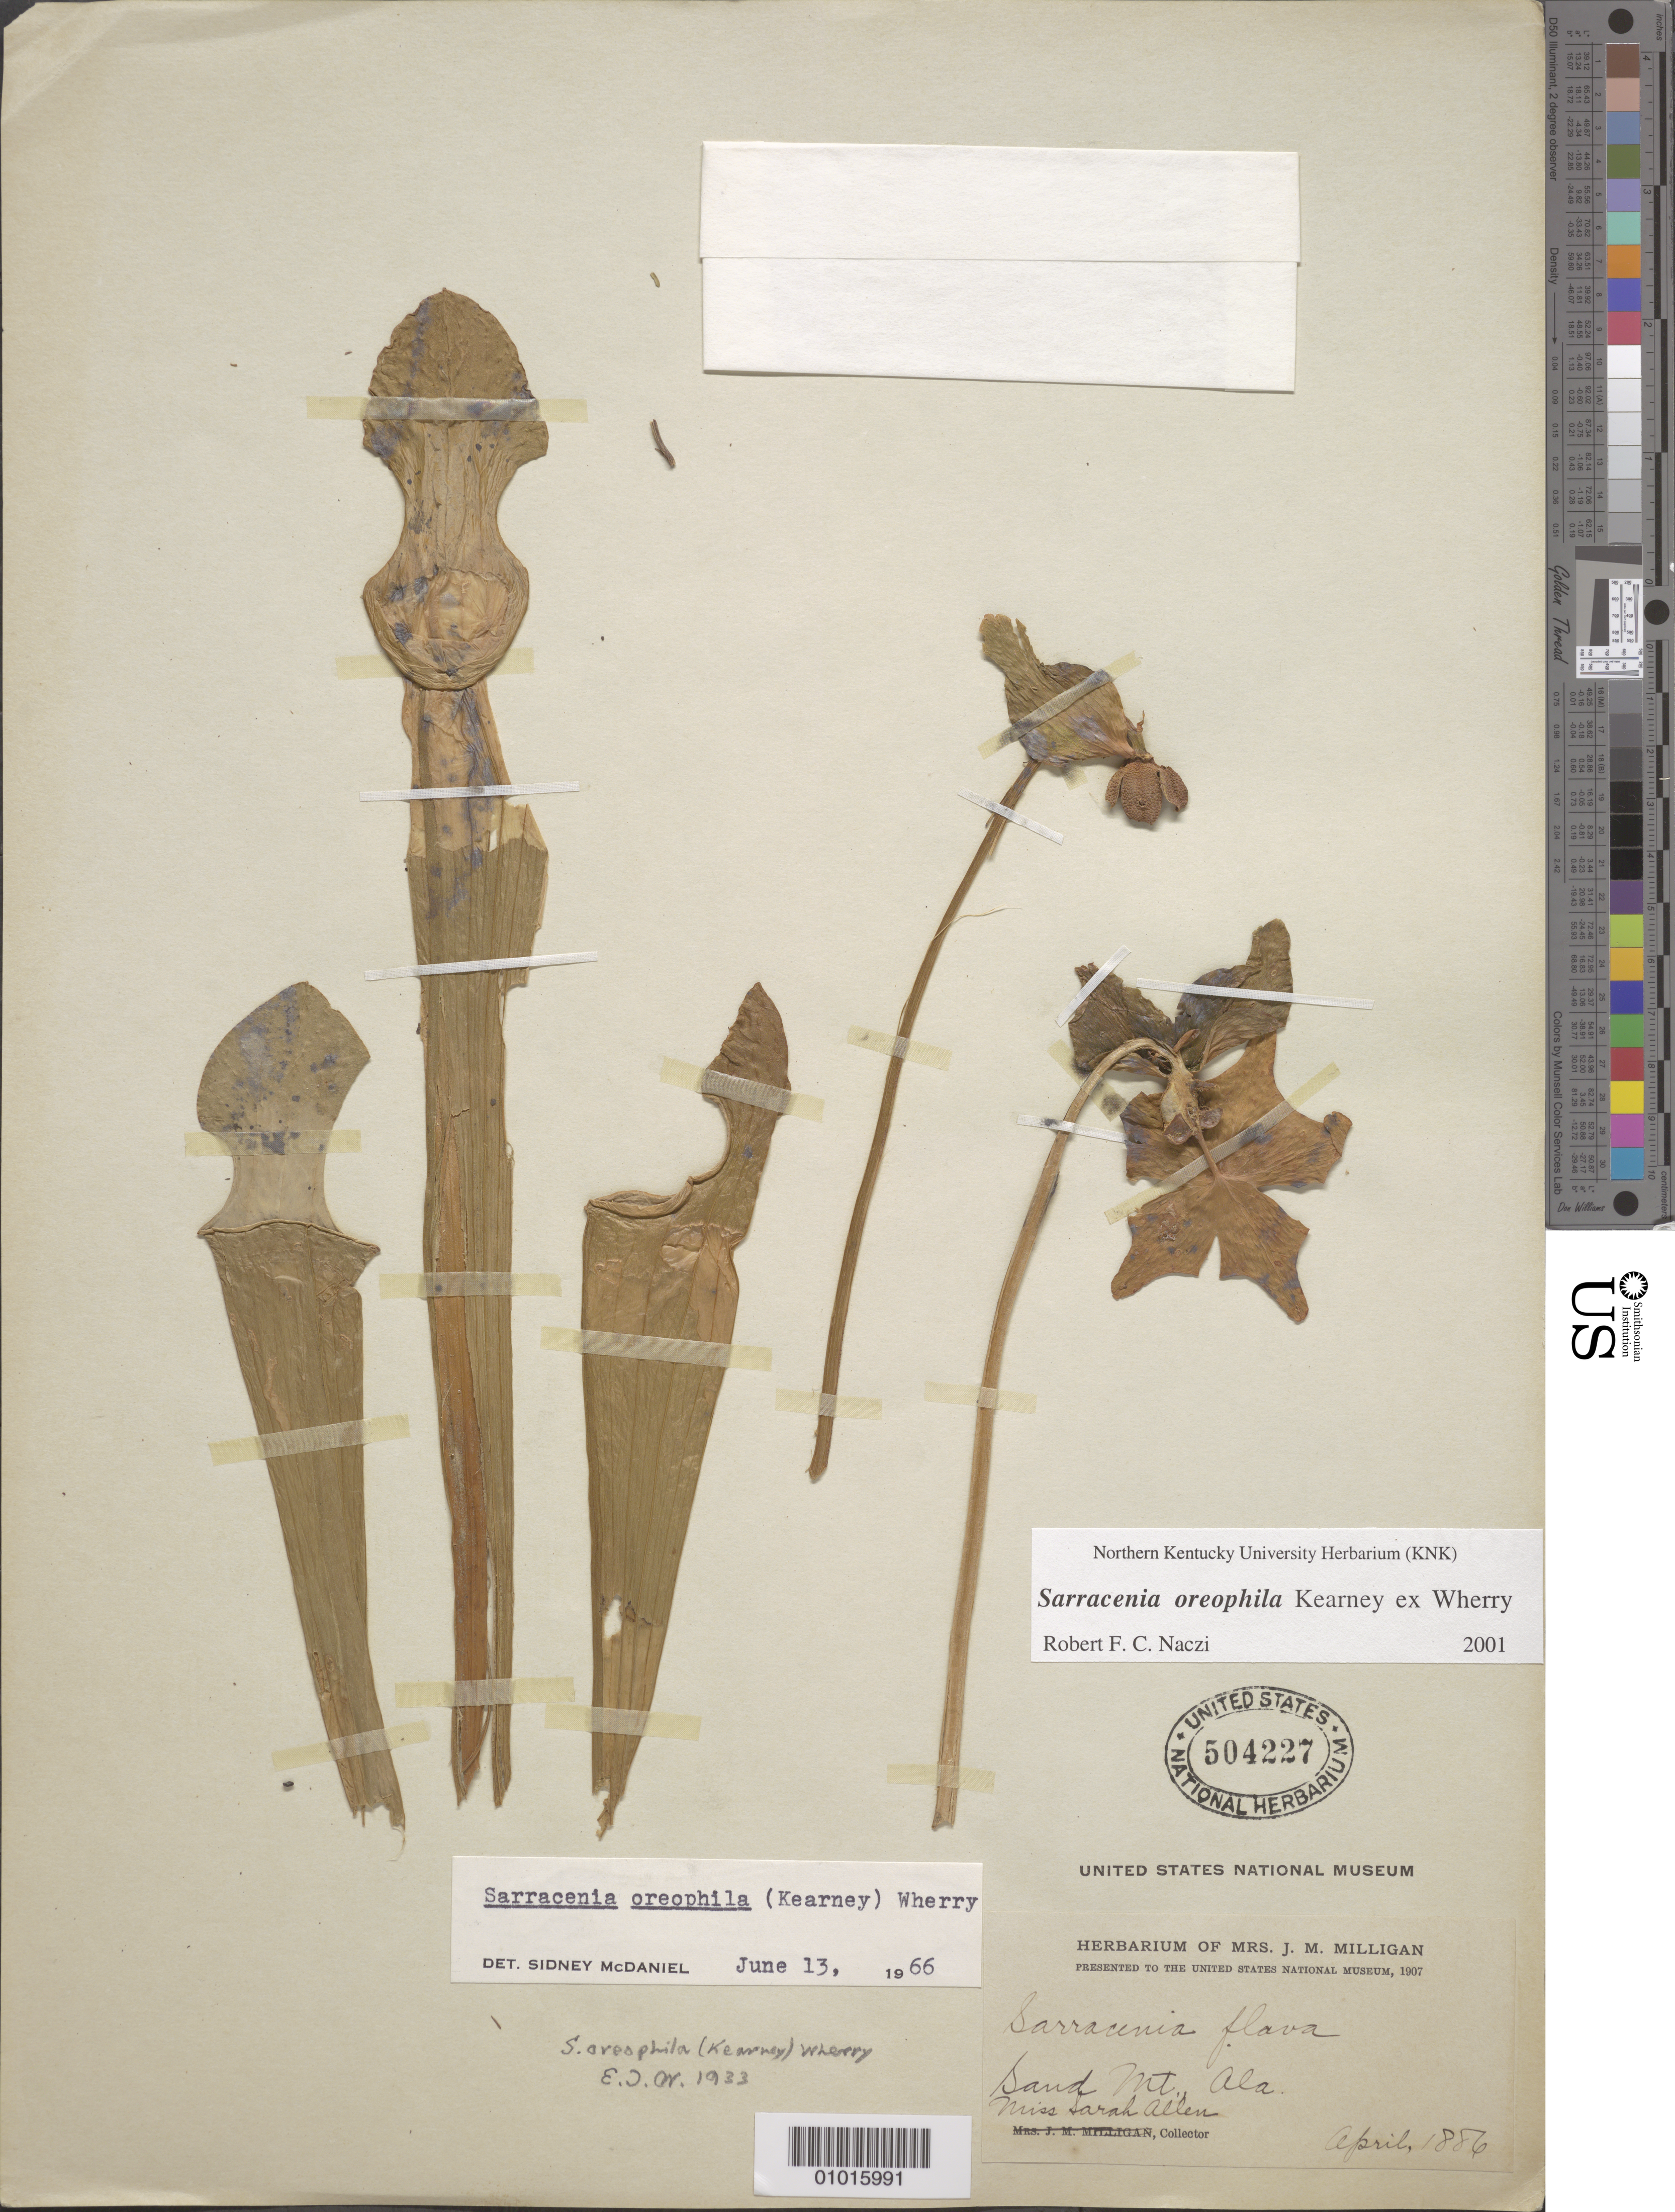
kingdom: Plantae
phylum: Tracheophyta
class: Magnoliopsida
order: Ericales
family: Sarraceniaceae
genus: Sarracenia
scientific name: Sarracenia oreophila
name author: Kearney ex Wherry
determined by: Naczi, R. F. C.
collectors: S. Allen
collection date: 1886-04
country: United States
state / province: Alabama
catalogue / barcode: US 504227